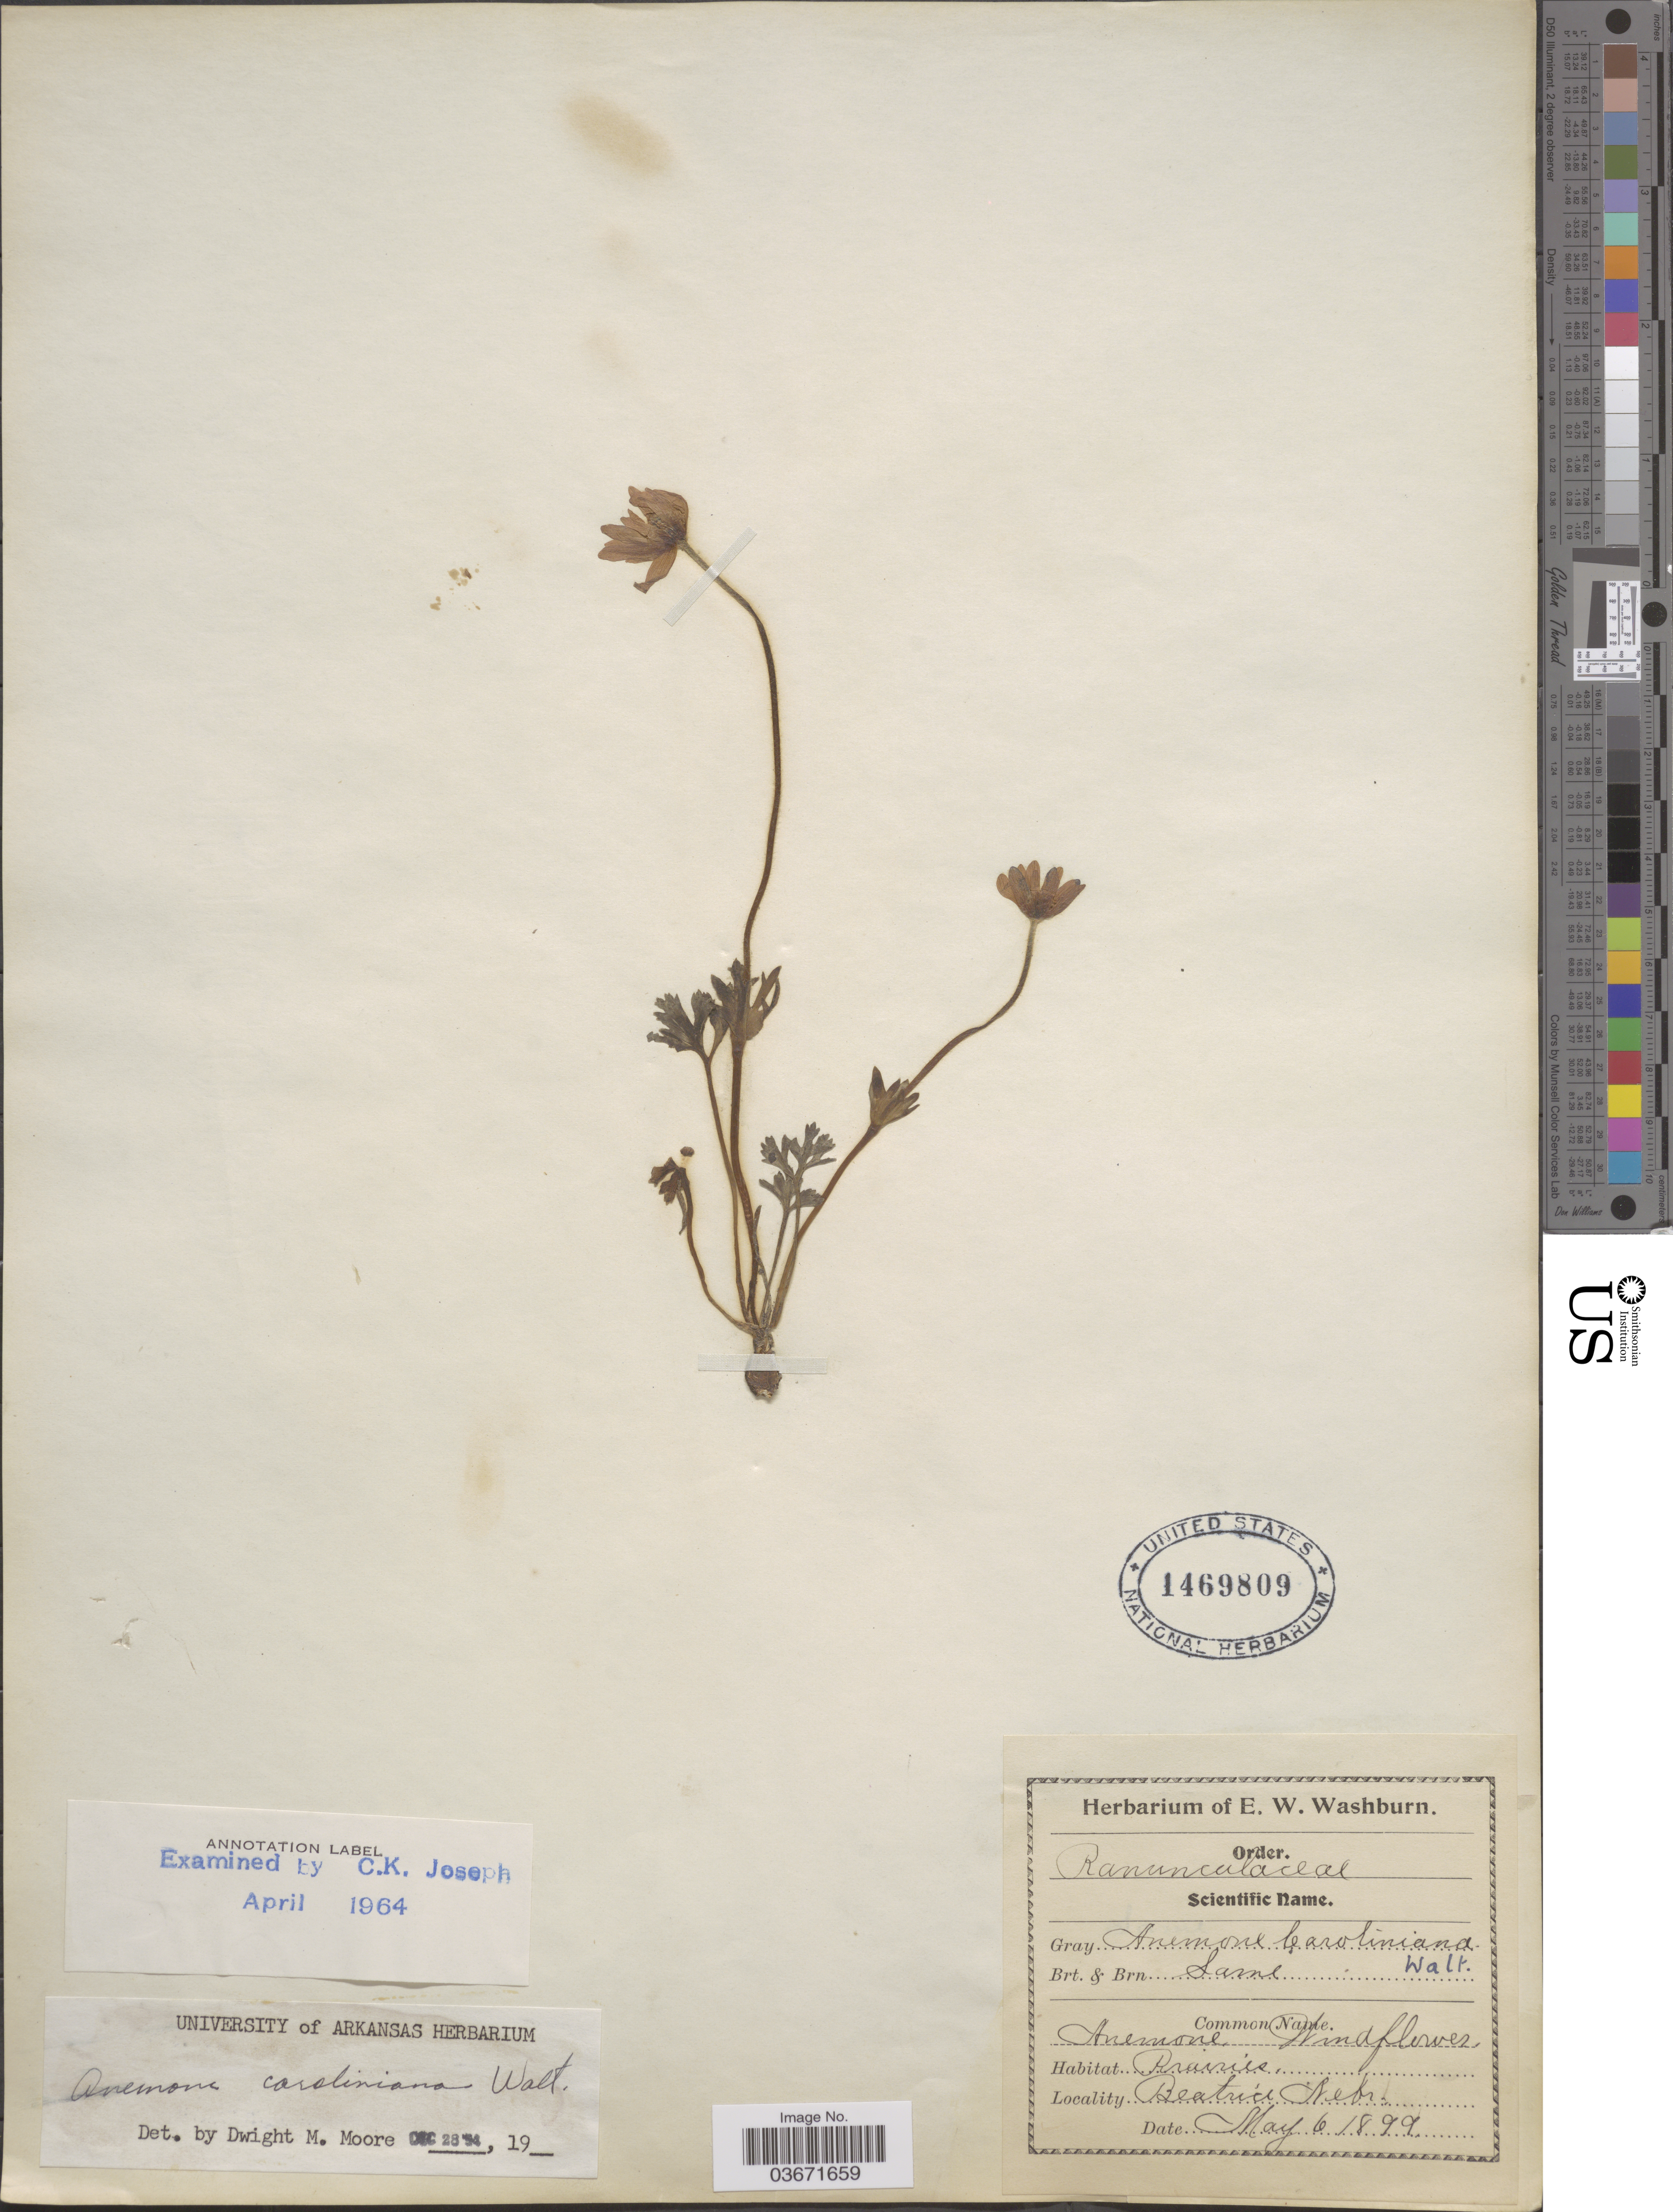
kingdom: Plantae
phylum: Tracheophyta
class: Magnoliopsida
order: Ranunculales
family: Ranunculaceae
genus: Anemone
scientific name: Anemone caroliniana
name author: Walter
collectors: ex herb. E. W. Washburn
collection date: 1899-05-06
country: United States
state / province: Nebraska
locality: Beatrice.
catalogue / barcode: US 1469809